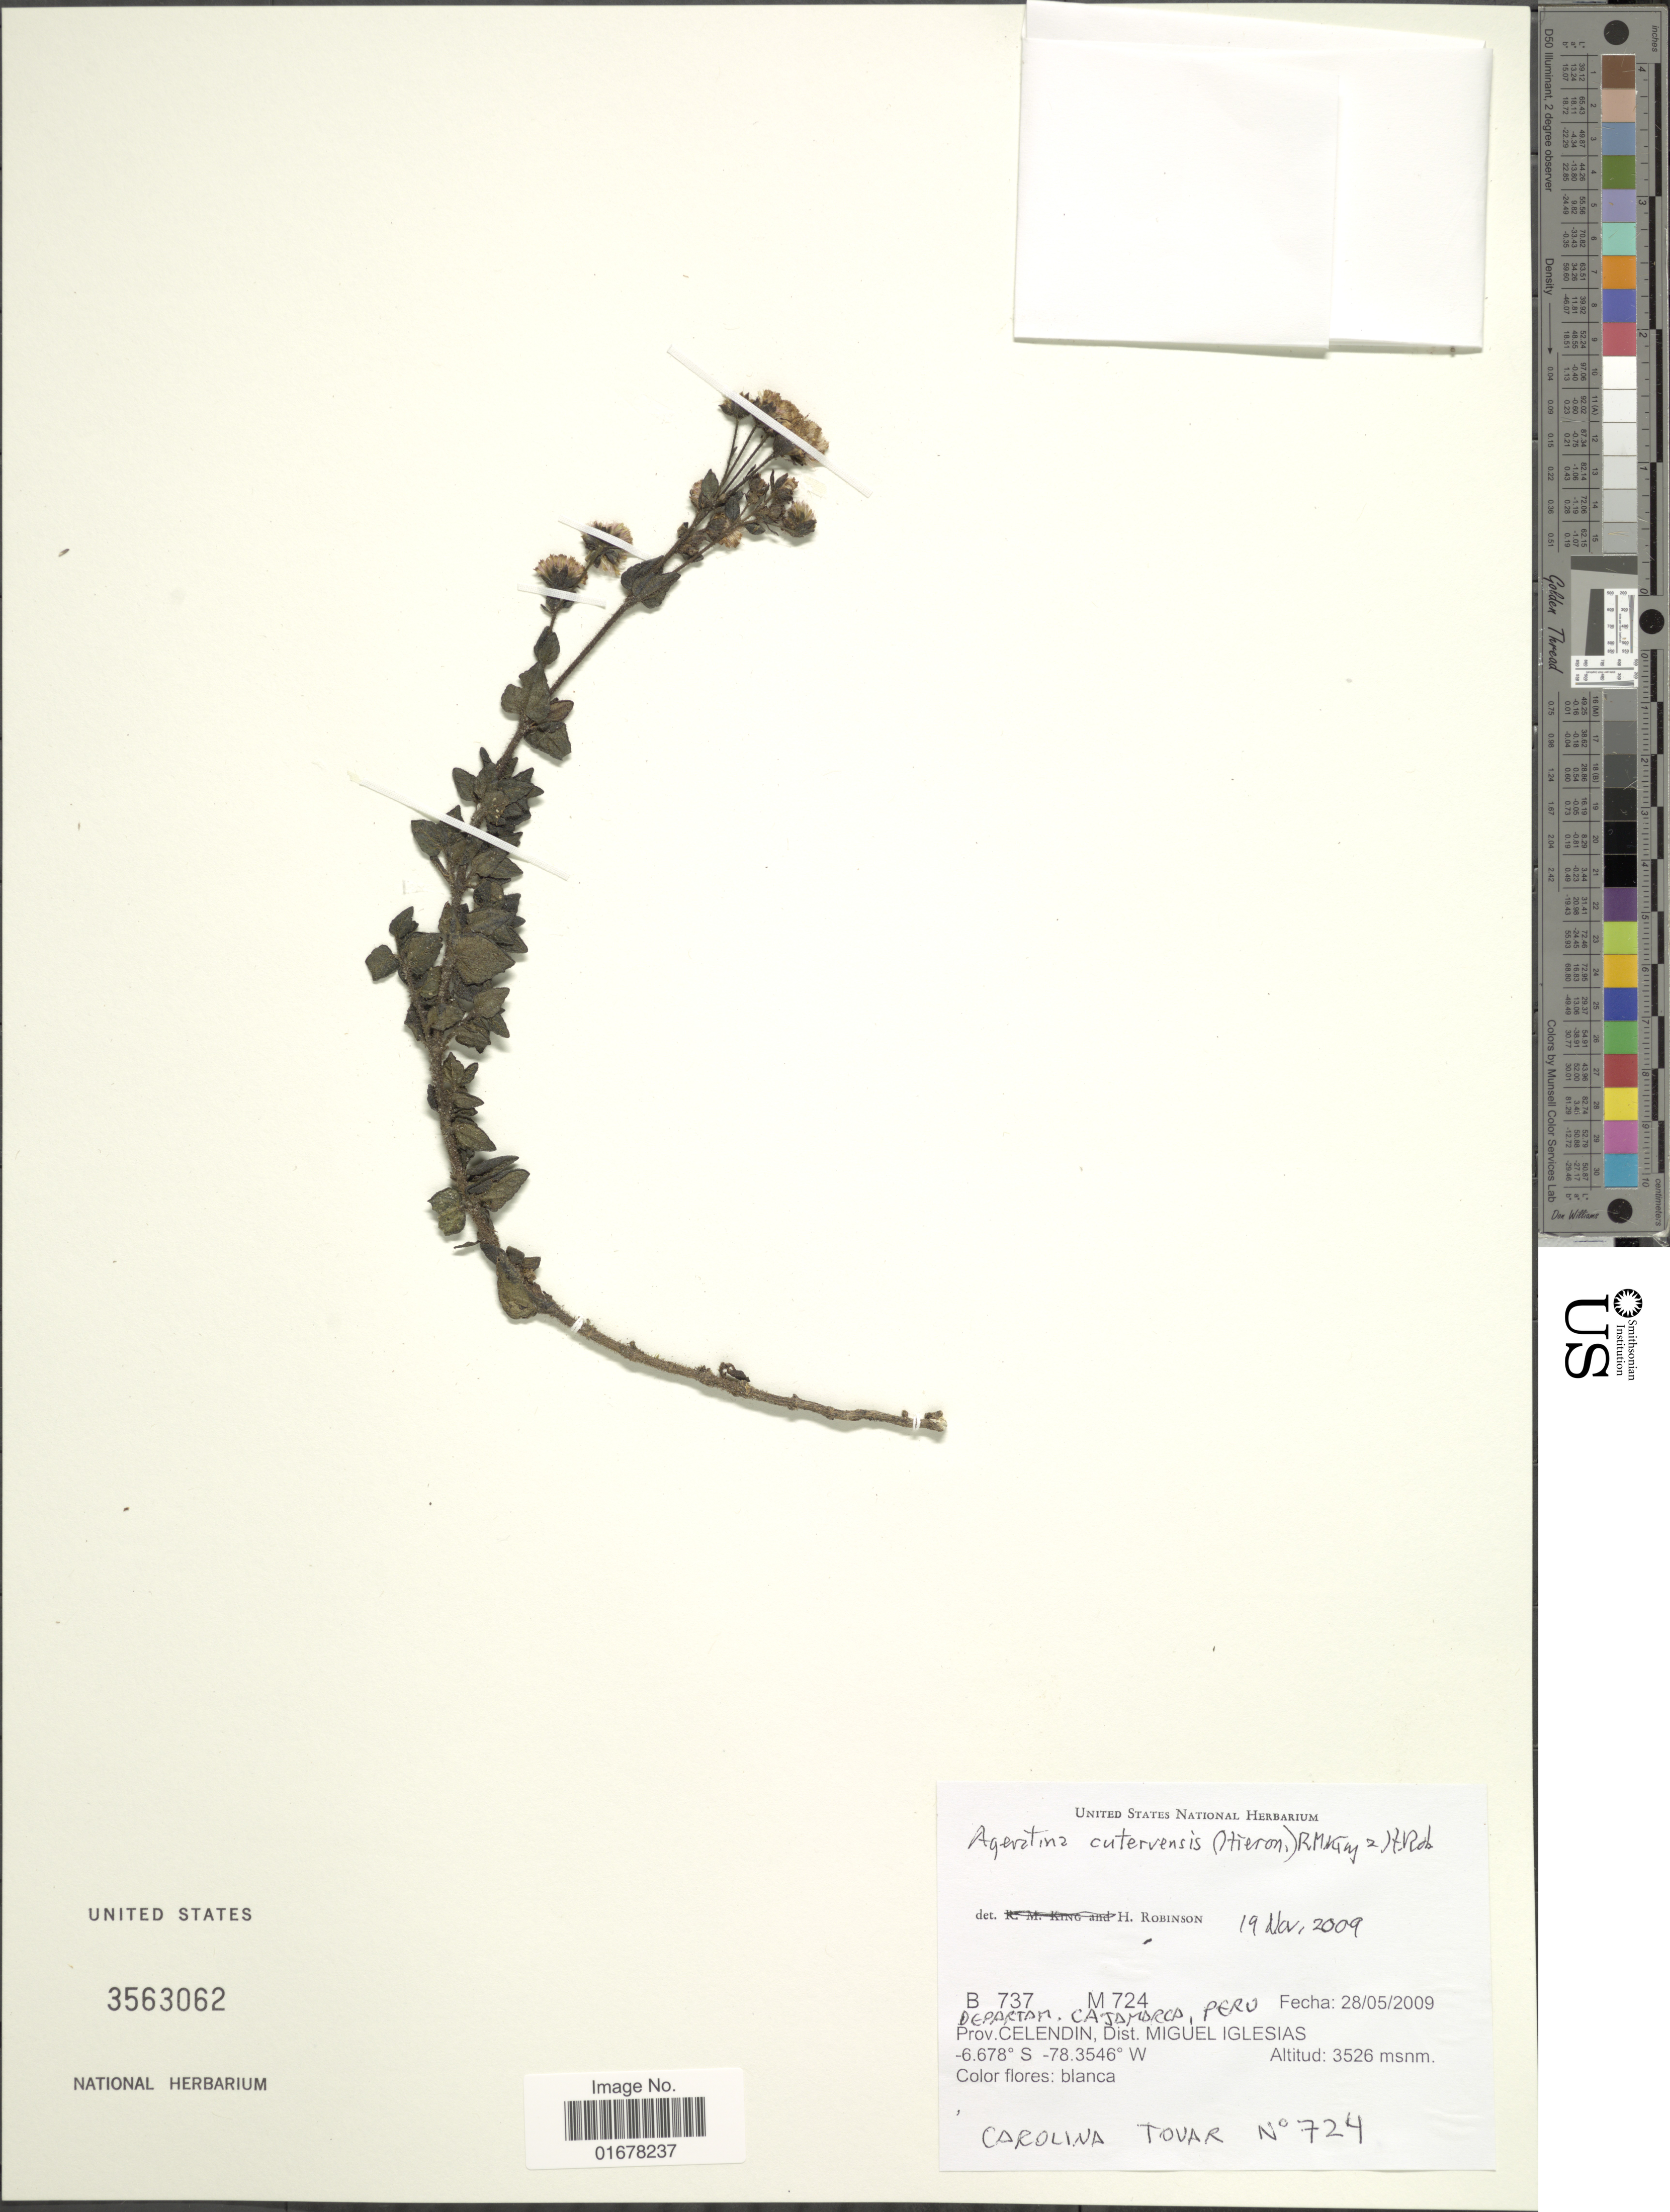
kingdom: Plantae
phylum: Tracheophyta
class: Magnoliopsida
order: Asterales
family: Asteraceae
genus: Ageratina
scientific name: Ageratina cutervensis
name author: (Hieron.) R.M. King & H. Rob.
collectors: C. Tovar Breña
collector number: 724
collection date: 2009-05-28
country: Peru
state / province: Cajamarca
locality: Depart. Cajamarca, Prov. Celendin, Dist. Miguel Iglesias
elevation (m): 3526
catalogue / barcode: US 3563062